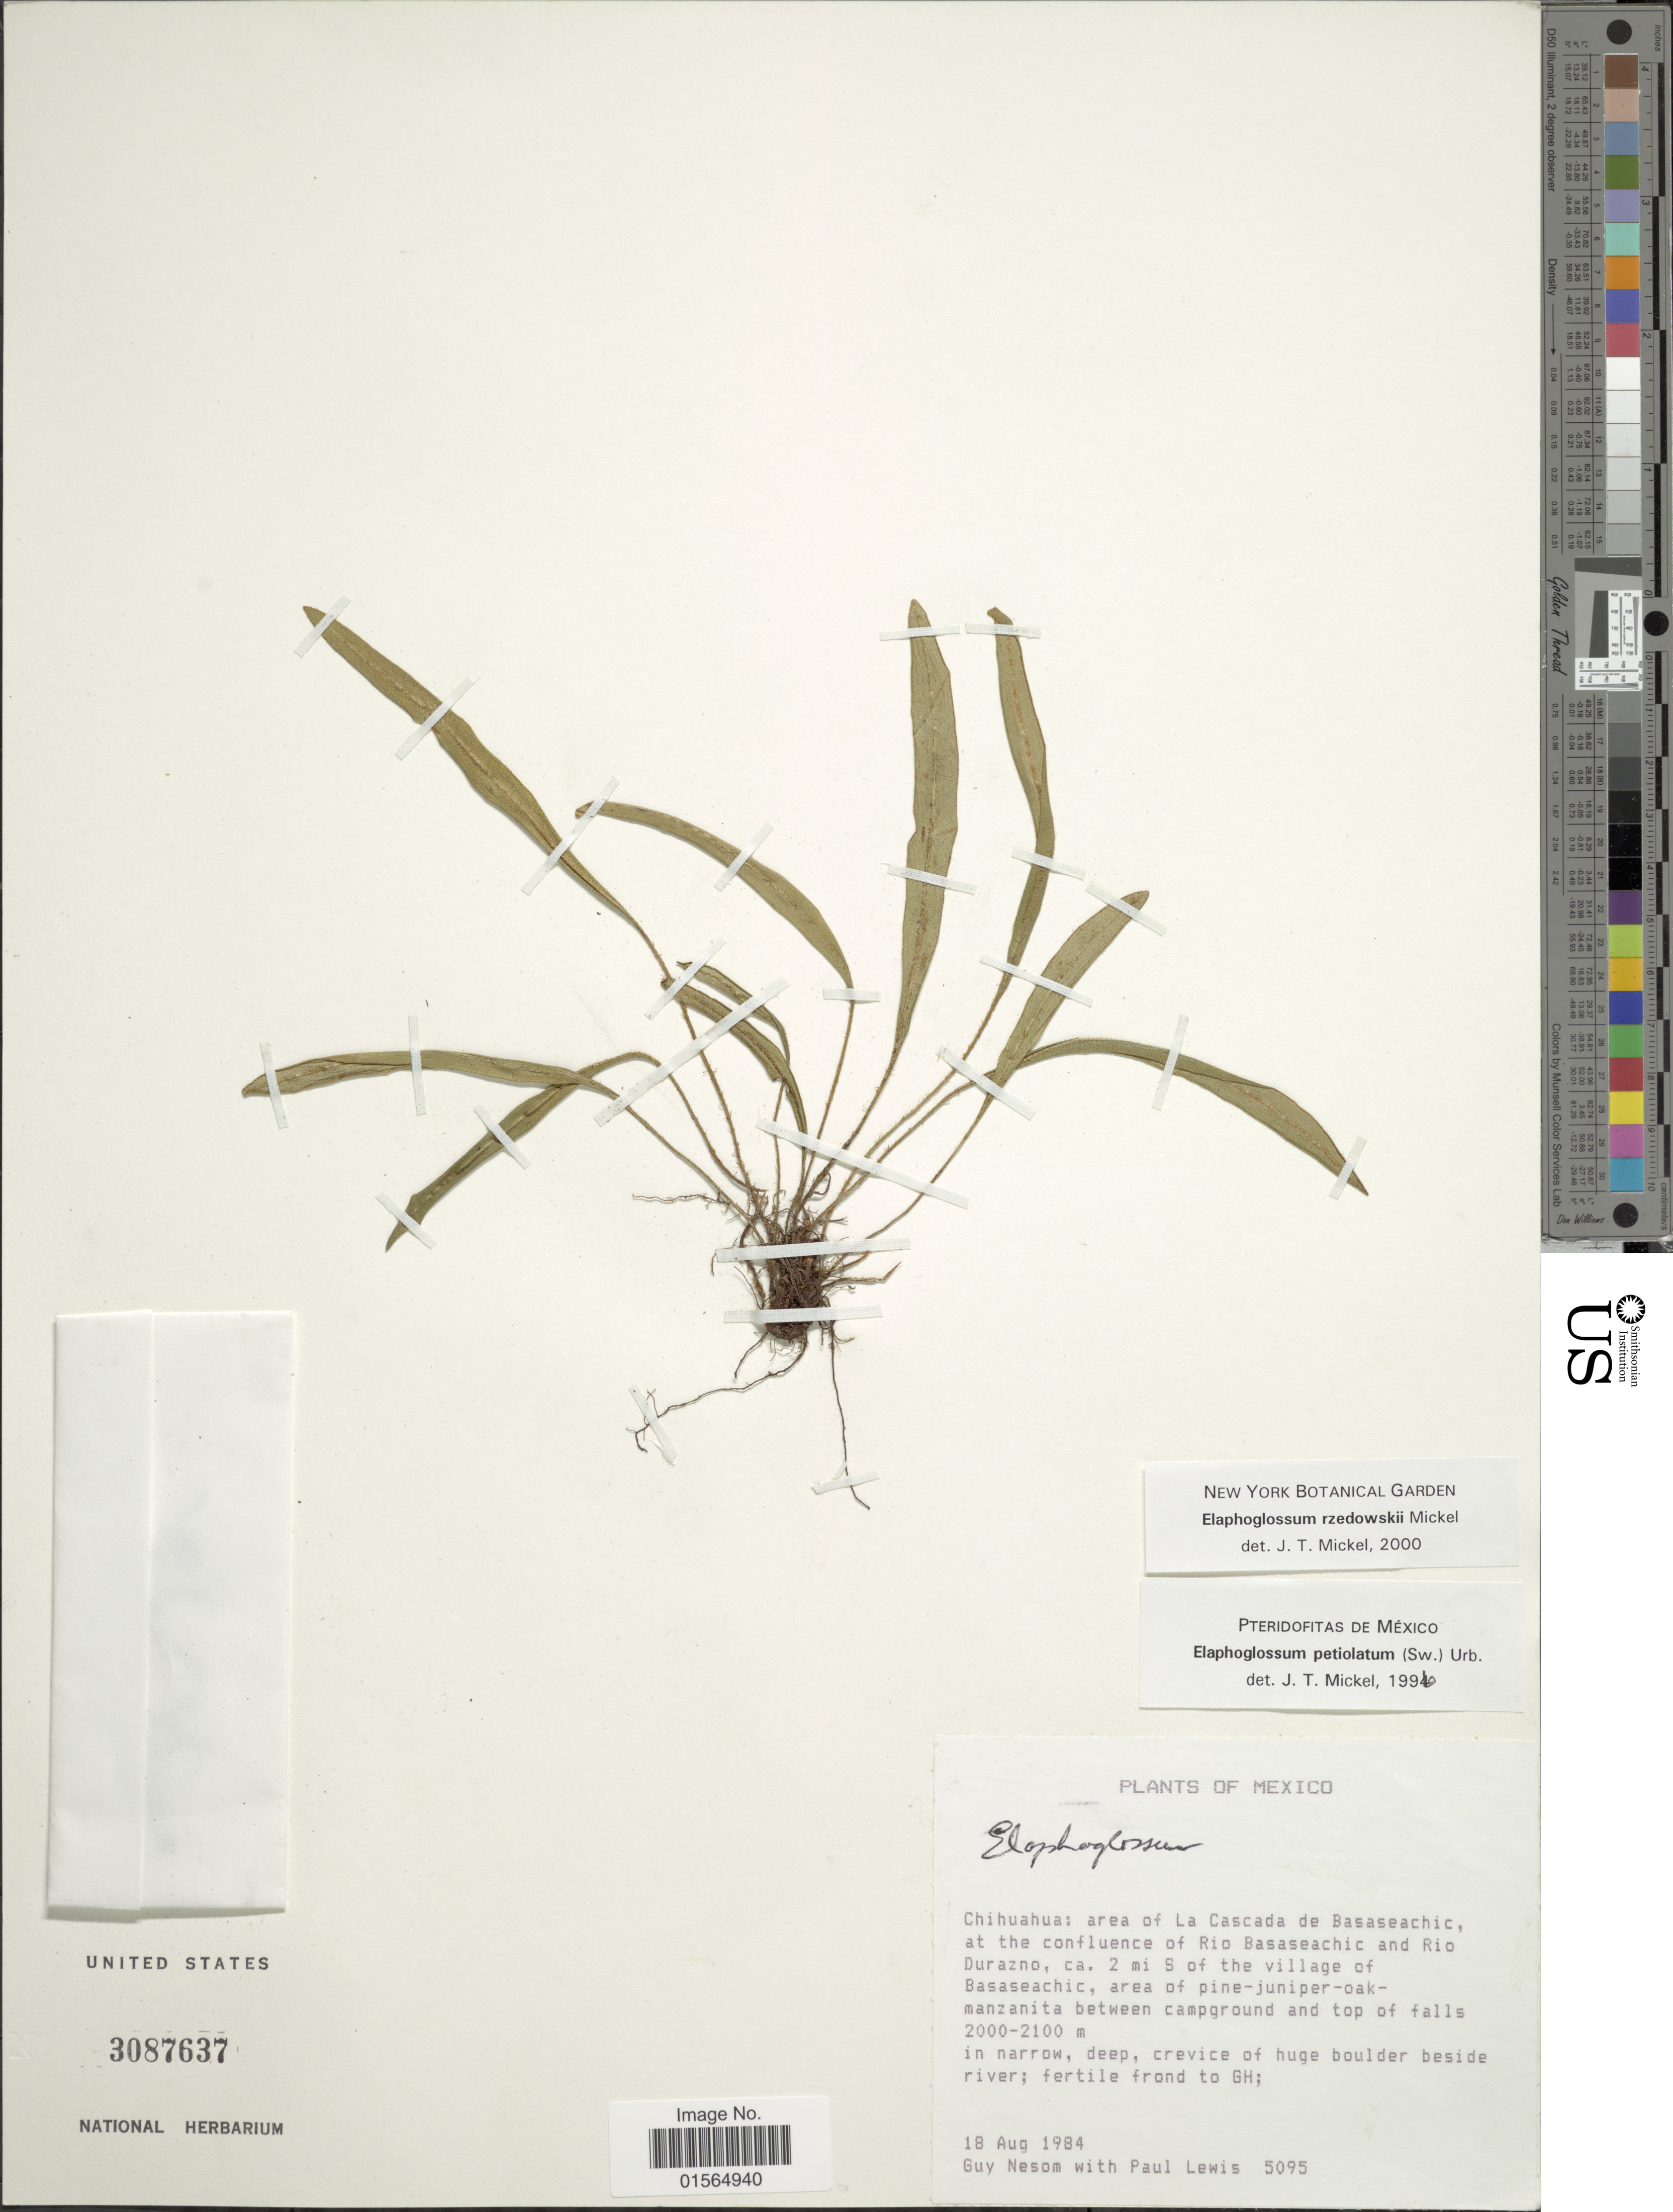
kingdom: Plantae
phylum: Tracheophyta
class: Polypodiopsida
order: Polypodiales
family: Dryopteridaceae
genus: Elaphoglossum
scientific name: Elaphoglossum rzedowskii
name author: Mickel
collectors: G. Nesom & P. O. Lewis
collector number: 5095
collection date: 1984-08-18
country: Mexico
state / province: Chihuahua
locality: Area of La Cascada de Basaseachic, at the confluence of Rio Basaseachic and Rio Durazno, ca. 2 mi S of the village of Basaseachic, area of pine - juniper - oak manzanita between campground and top of falls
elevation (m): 2000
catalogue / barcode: US 3087637